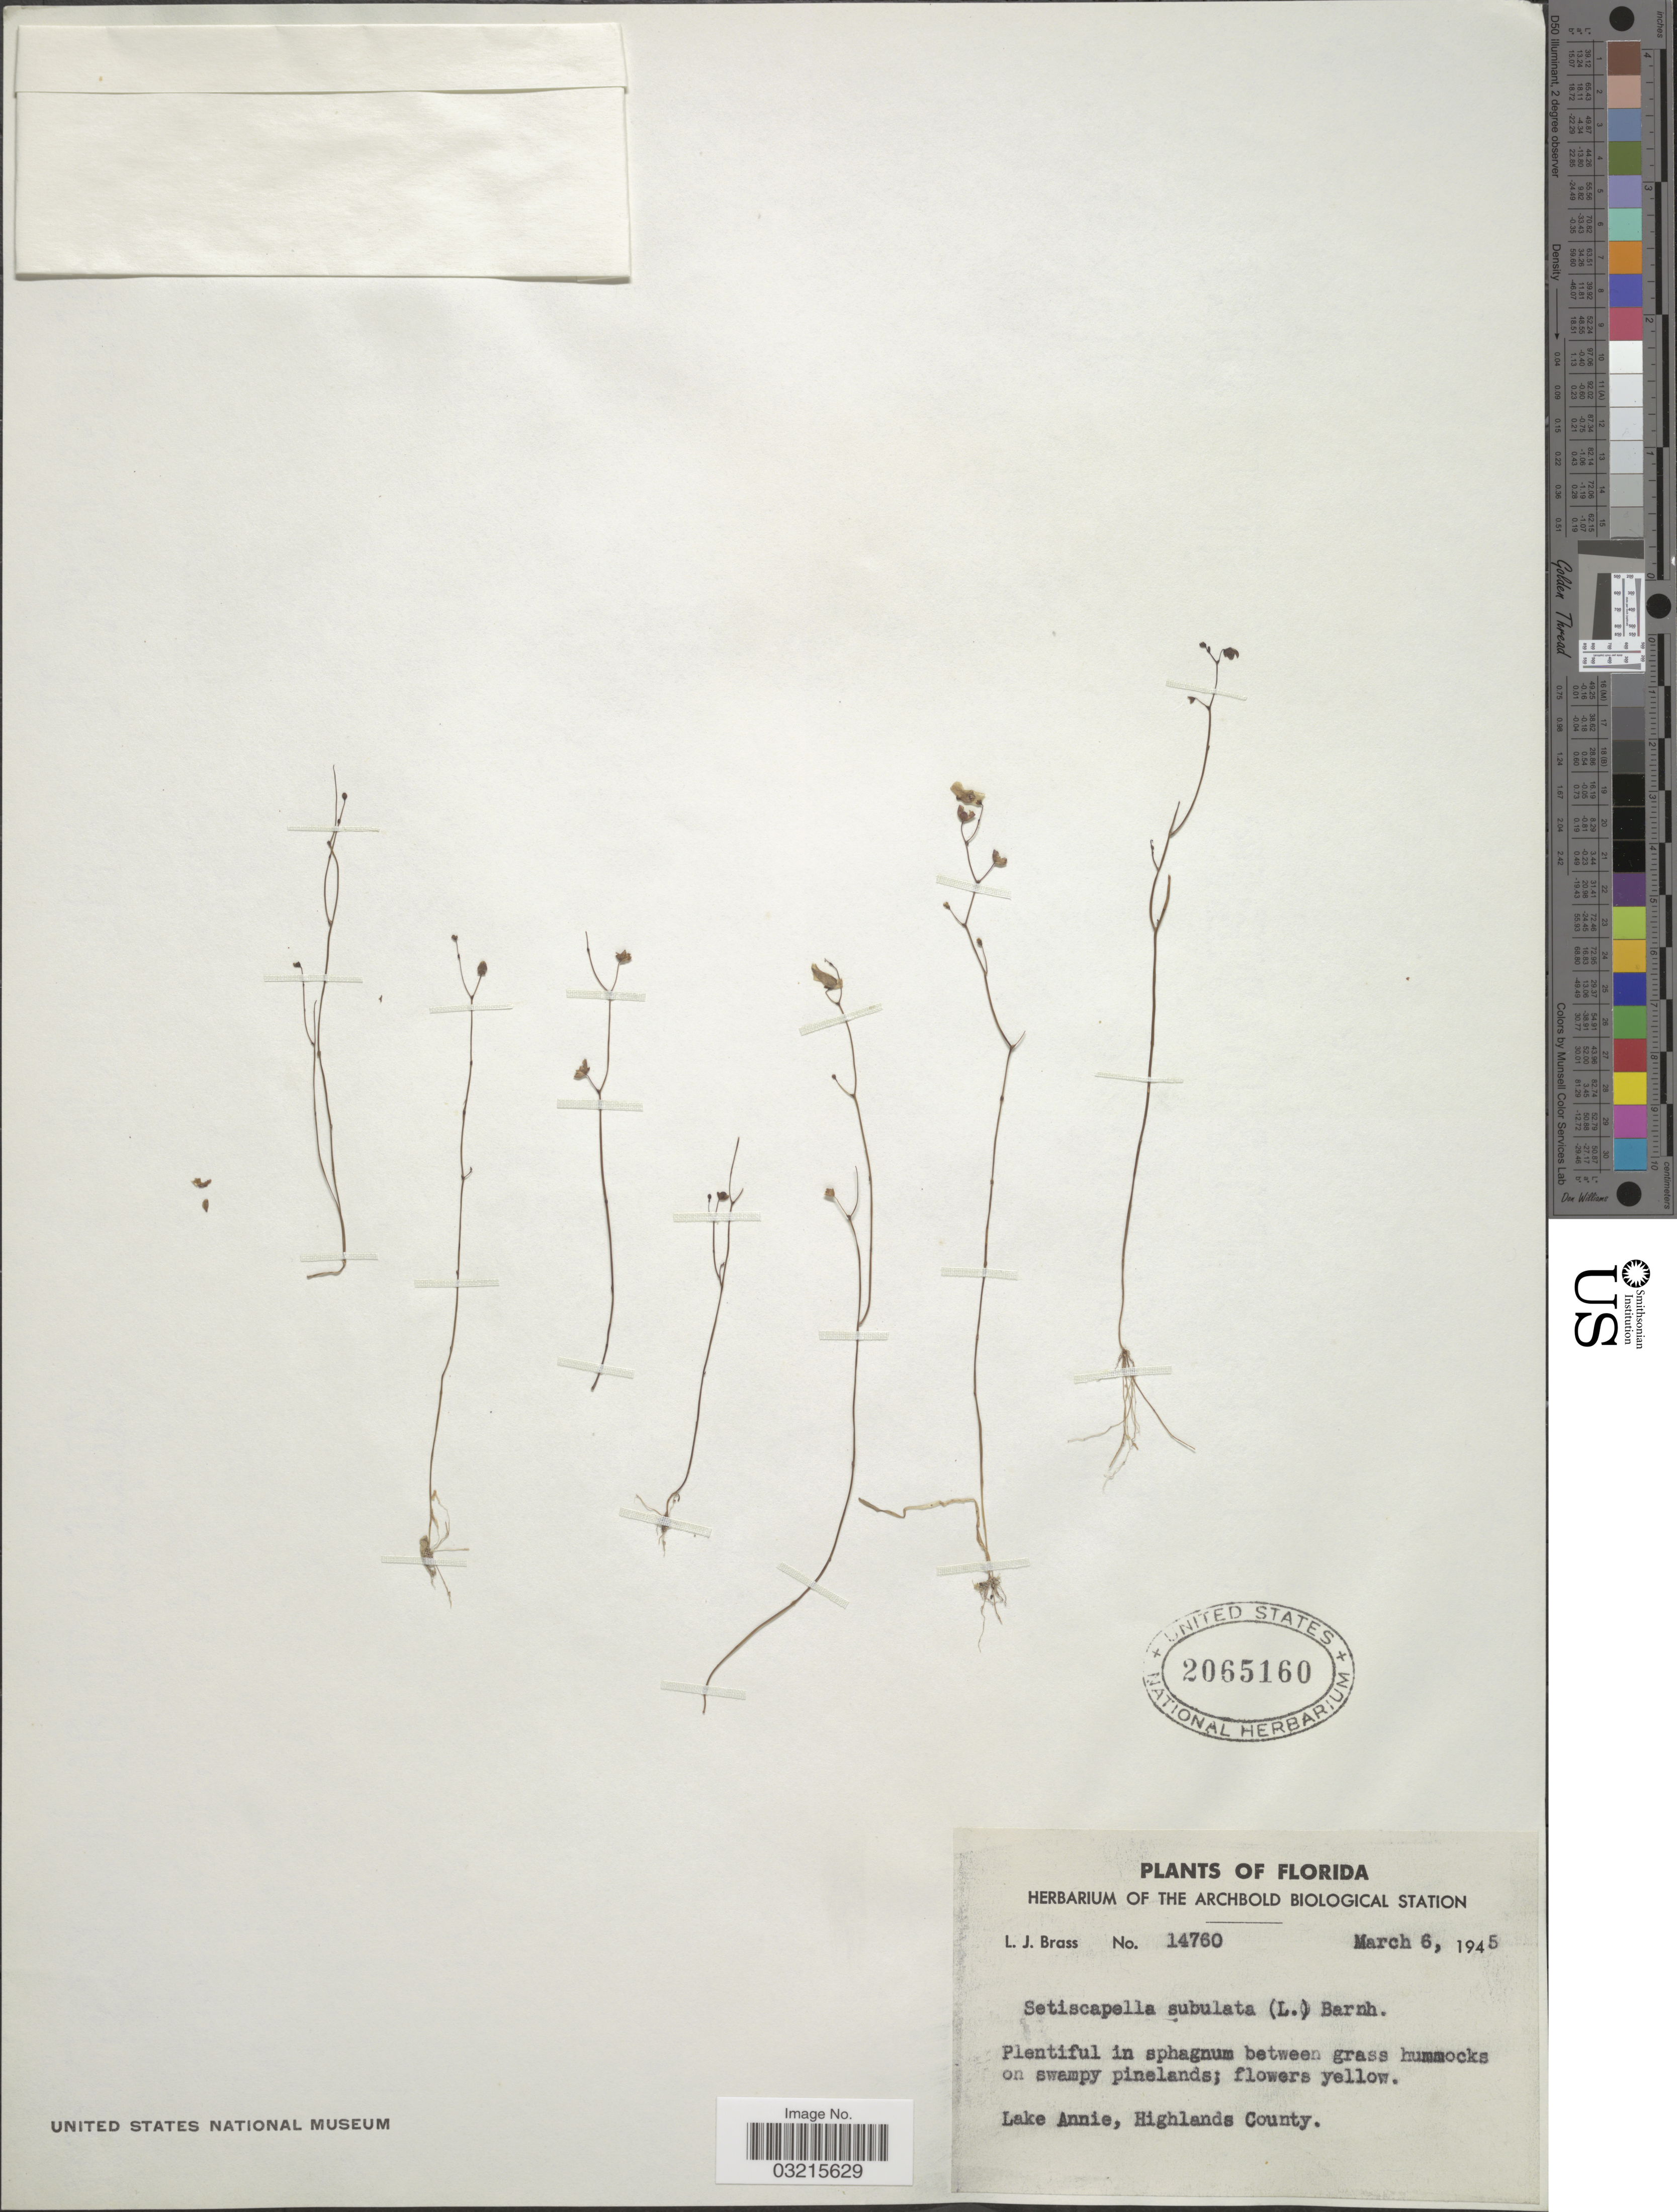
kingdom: Plantae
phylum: Tracheophyta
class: Magnoliopsida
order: Lamiales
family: Lentibulariaceae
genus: Utricularia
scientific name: Utricularia subulata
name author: L.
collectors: L. J. Brass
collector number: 14760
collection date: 1945-03-06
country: United States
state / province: Florida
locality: Lake Annie, Highlands County.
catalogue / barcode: US 2065160